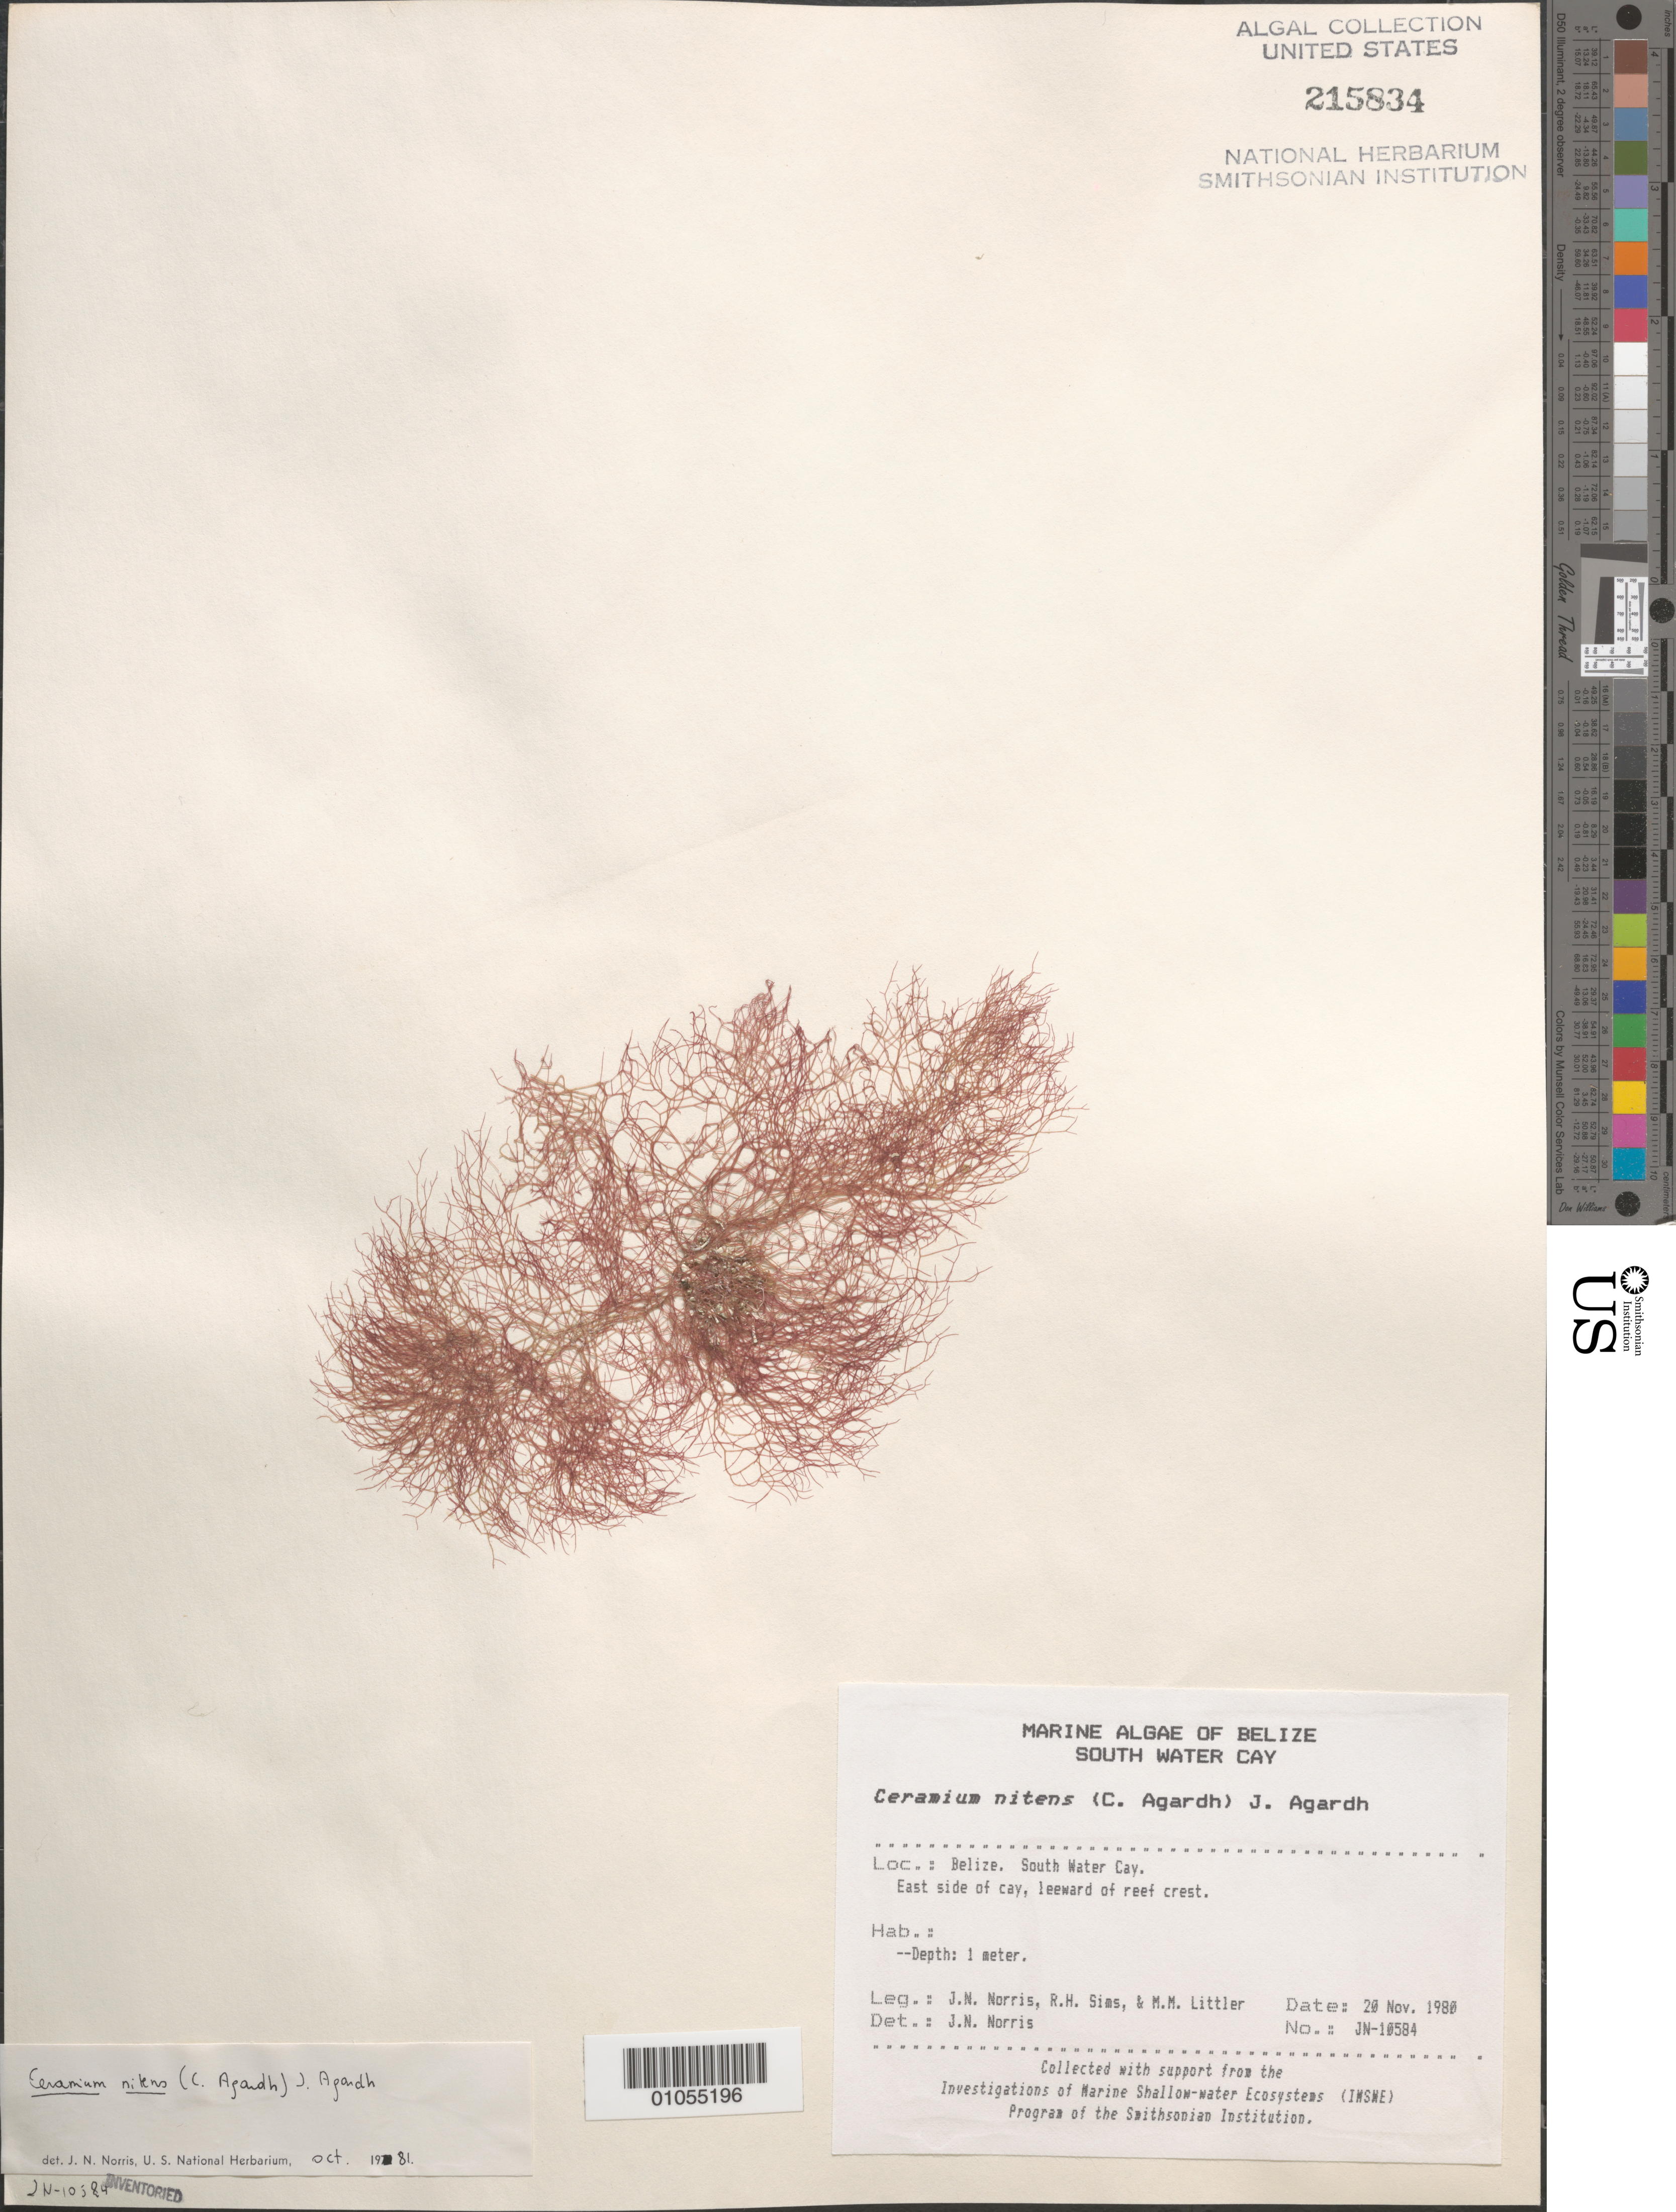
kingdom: Plantae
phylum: Rhodophyta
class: Florideophyceae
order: Ceramiales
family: Ceramiaceae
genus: Ceramium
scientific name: Ceramium nitens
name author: (C. Agardh) J. Agardh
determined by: Norris, James N.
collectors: J. N. Norris, R. H. Sims & M. M. Littler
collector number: JN-10584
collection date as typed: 20 Nov 1980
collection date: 1980-11-20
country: Belize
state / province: Stann Creek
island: South Water Cay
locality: East side of cay, leeward of reef crest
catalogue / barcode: US 215834